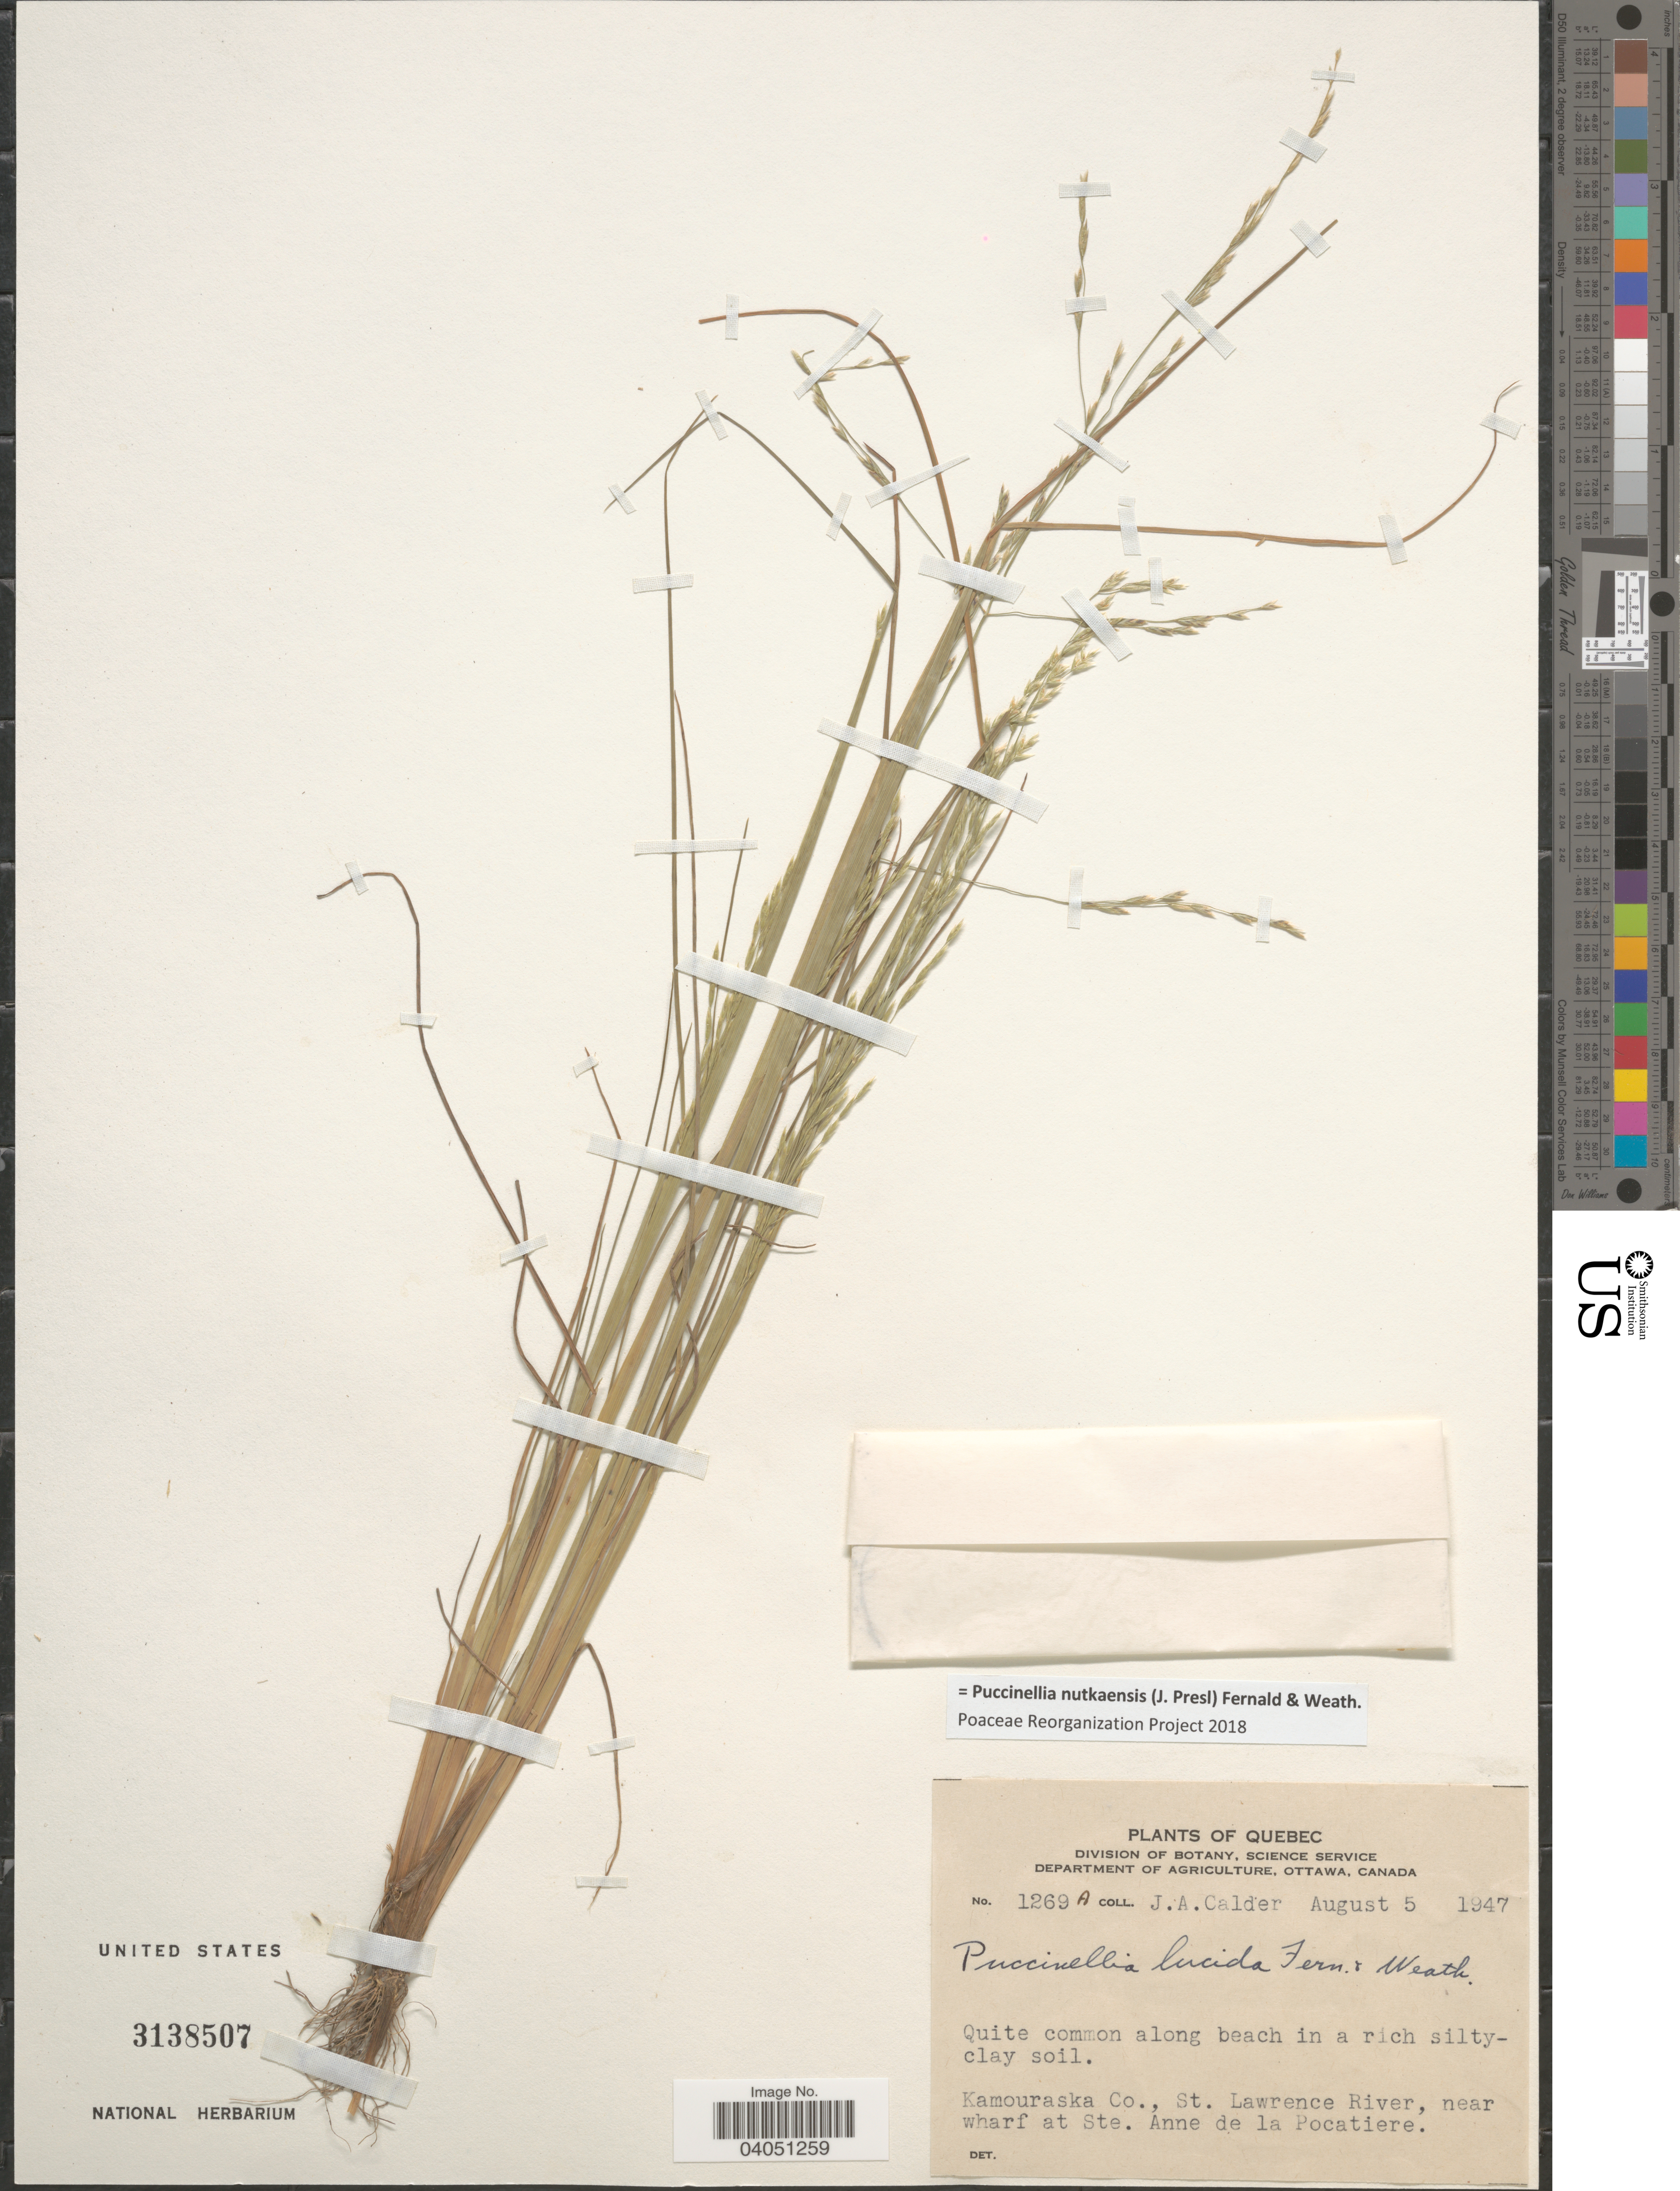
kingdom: Plantae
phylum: Tracheophyta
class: Liliopsida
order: Poales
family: Poaceae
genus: Puccinellia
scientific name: Puccinellia nutkaensis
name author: (J. Presl) Fernald & Weath.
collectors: J. A. Calder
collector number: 1269A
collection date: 1947-08-05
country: Canada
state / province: Quebec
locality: Kamouraska Co., St. Lawrence River, near wharf at Ste. Anne de la Pocatiere.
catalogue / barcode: US 3138507